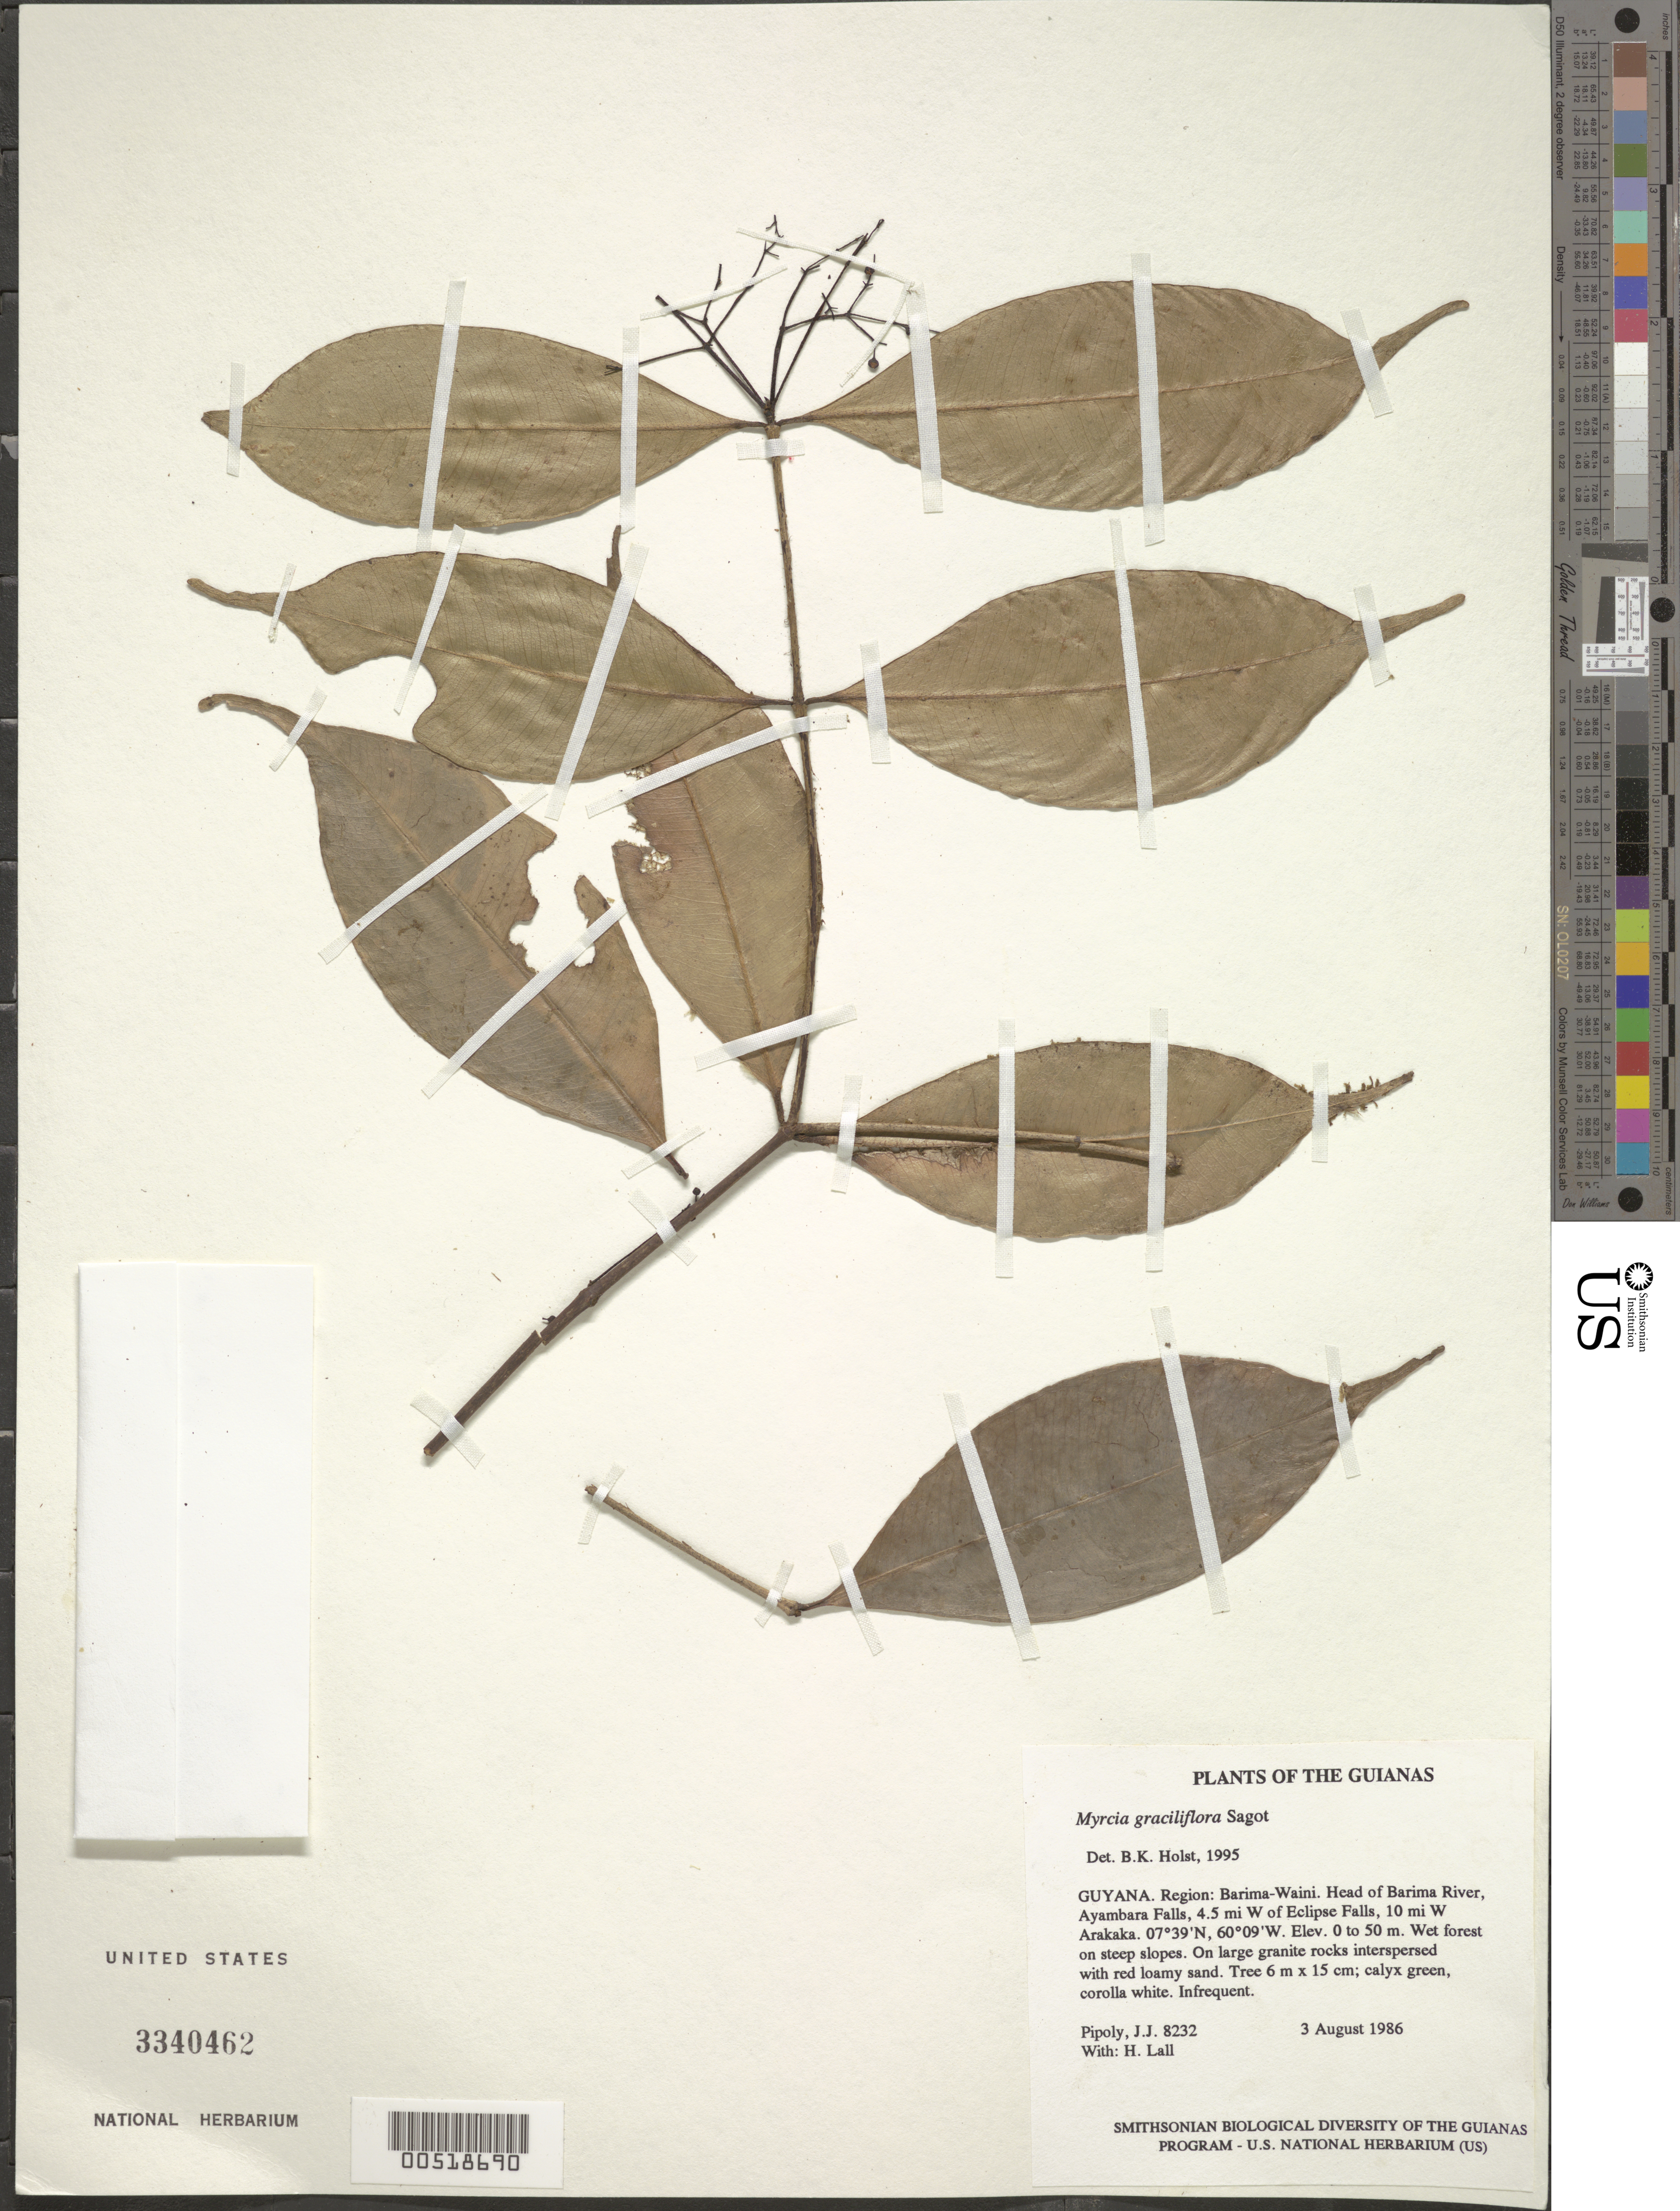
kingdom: Plantae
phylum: Tracheophyta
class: Magnoliopsida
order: Myrtales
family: Myrtaceae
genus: Myrcia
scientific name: Myrcia graciliflora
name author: Sagot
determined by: Holst, Bruce K.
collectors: J. J. Pipoly & H. Lall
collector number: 8232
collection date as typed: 3 August 1986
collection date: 1986-08-03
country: Guyana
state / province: Barima-Waini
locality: Head of Barima R, Ayambara Falls, 4.5 mi W of Eclipse Falls, ca. 10 W of Arakaka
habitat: Wet forest on large granite rocks, interspersed with red loamy sand, on steep slopes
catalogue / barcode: US 3340462